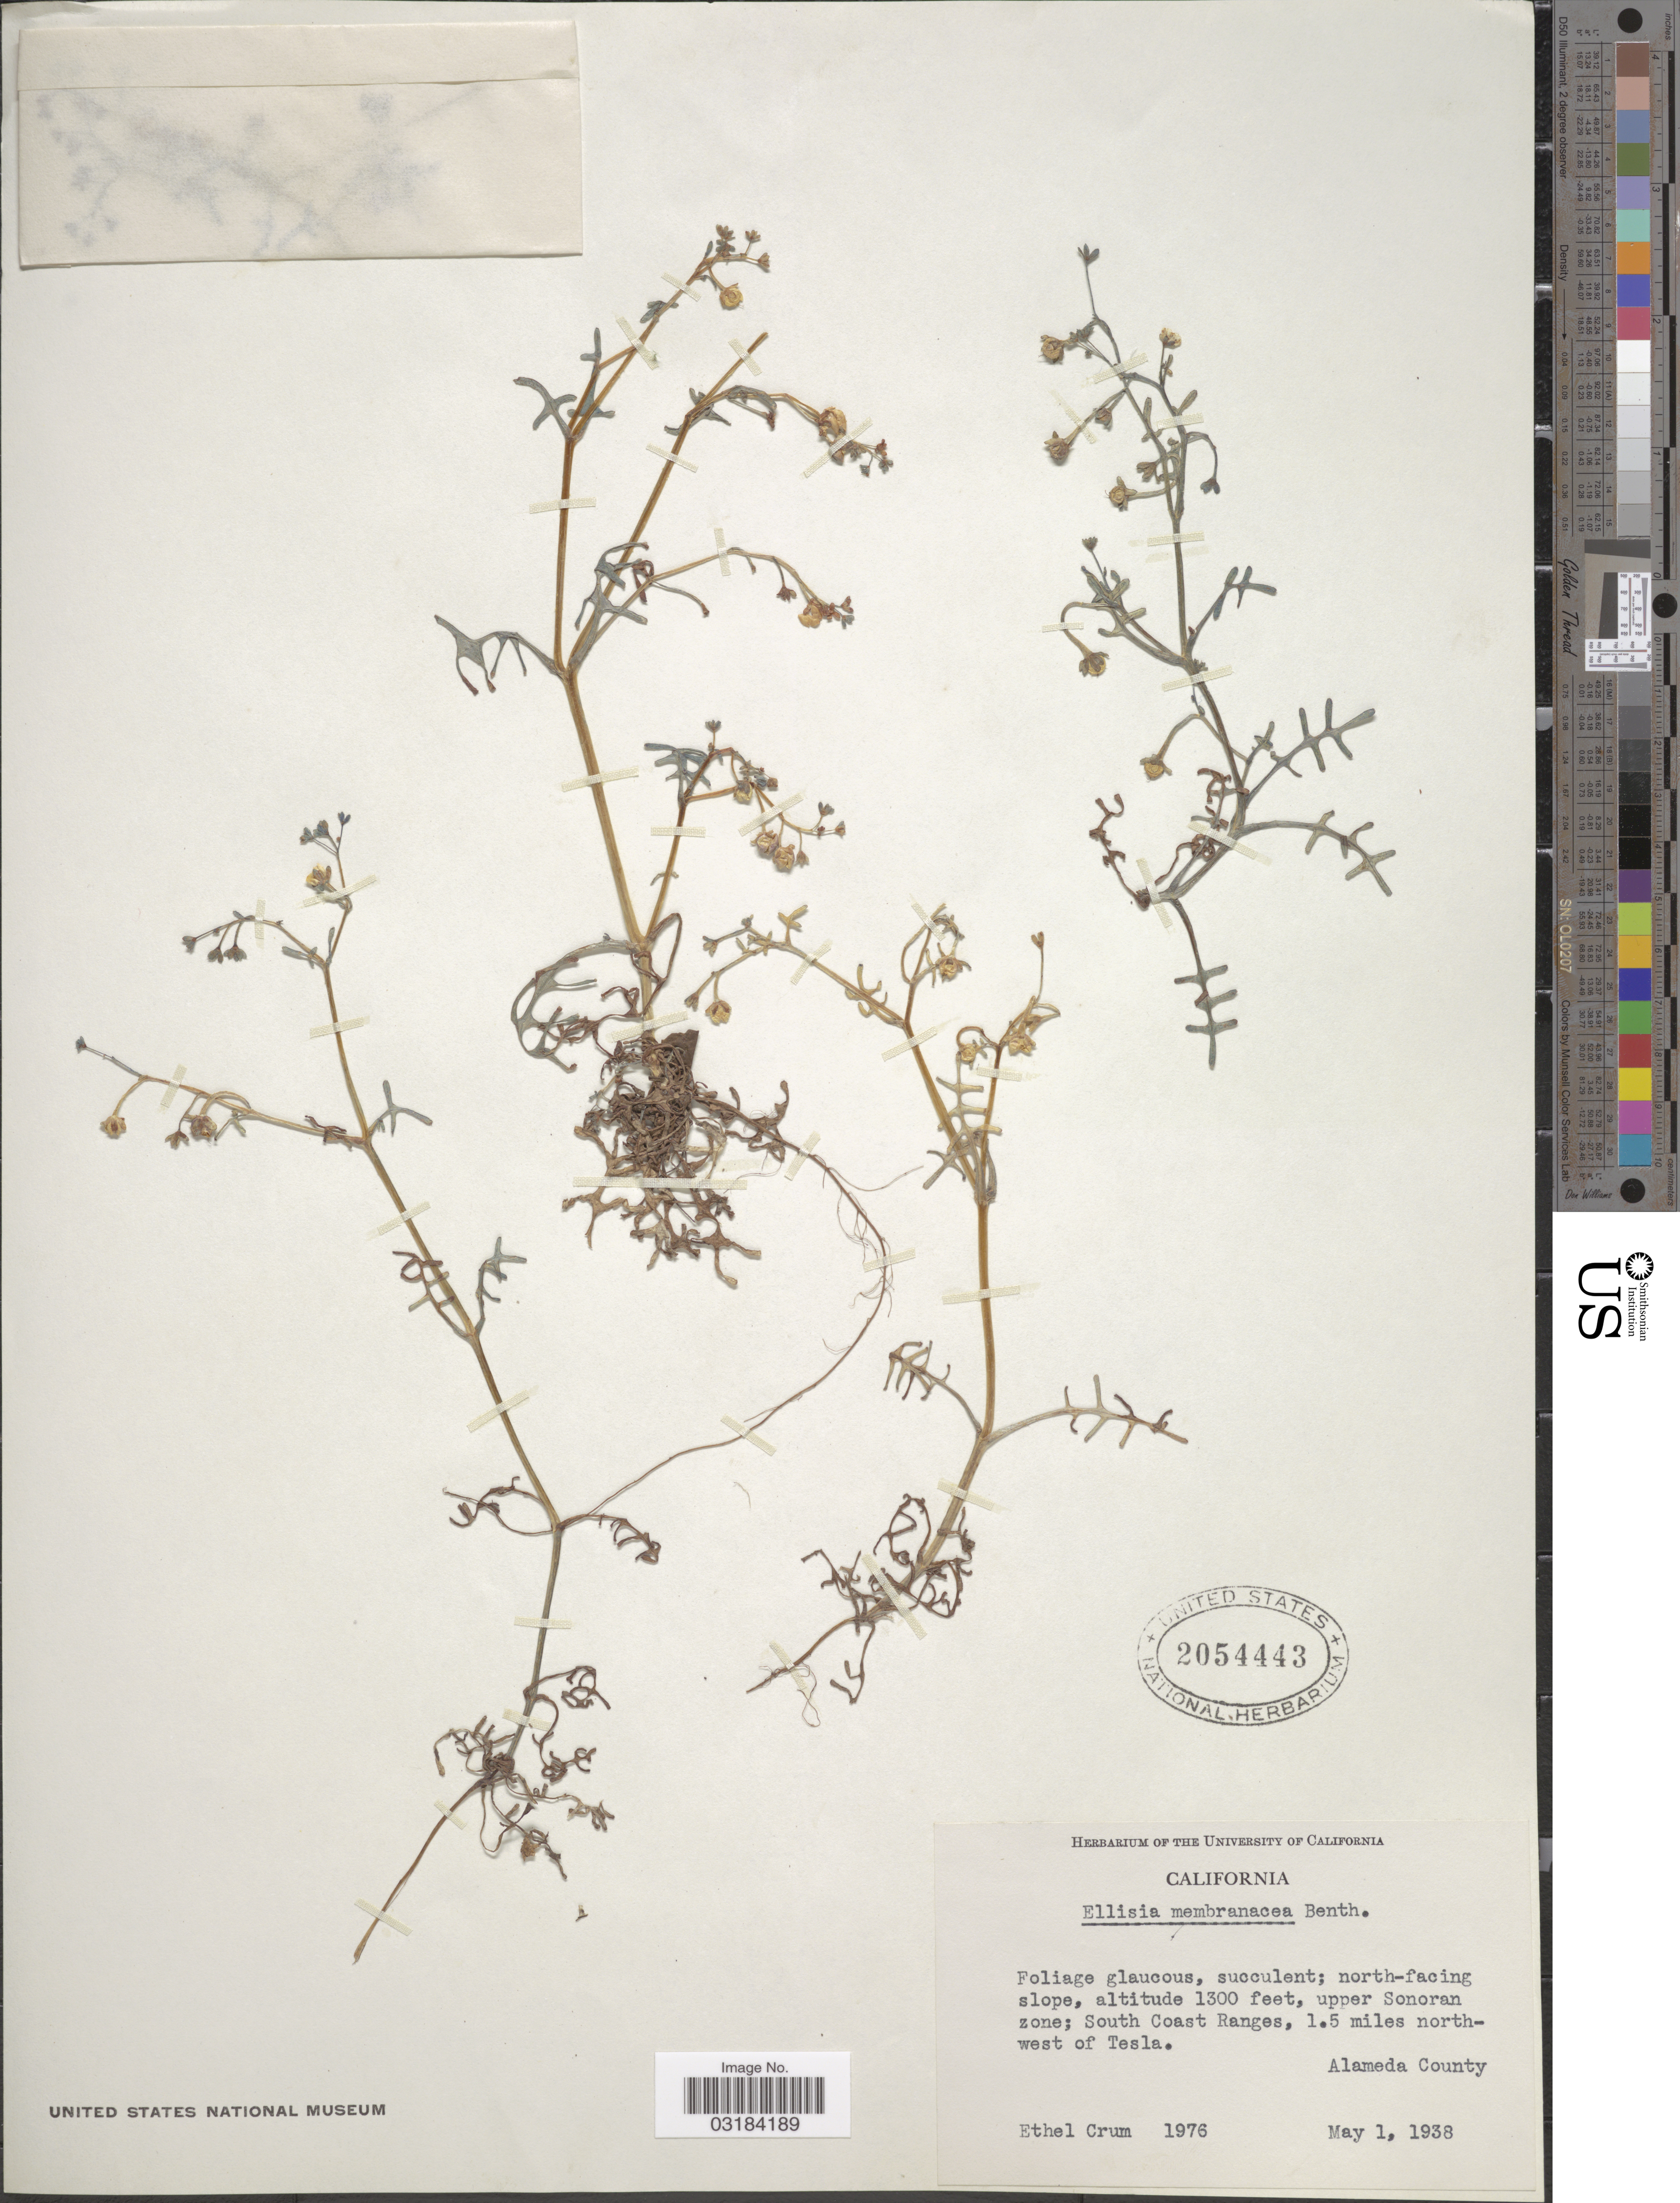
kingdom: Plantae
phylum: Tracheophyta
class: Magnoliopsida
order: Boraginales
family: Hydrophyllaceae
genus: Pholistoma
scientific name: Pholistoma membranaceum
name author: (Benth.) Constance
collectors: E. K. Crum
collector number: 1976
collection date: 1938-05-01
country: United States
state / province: California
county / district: Alameda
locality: Upper Sonoran zone; South Coast Ranges, 1.5 miles north-west of Tesla. Alameda County.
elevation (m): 396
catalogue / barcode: US 2054443